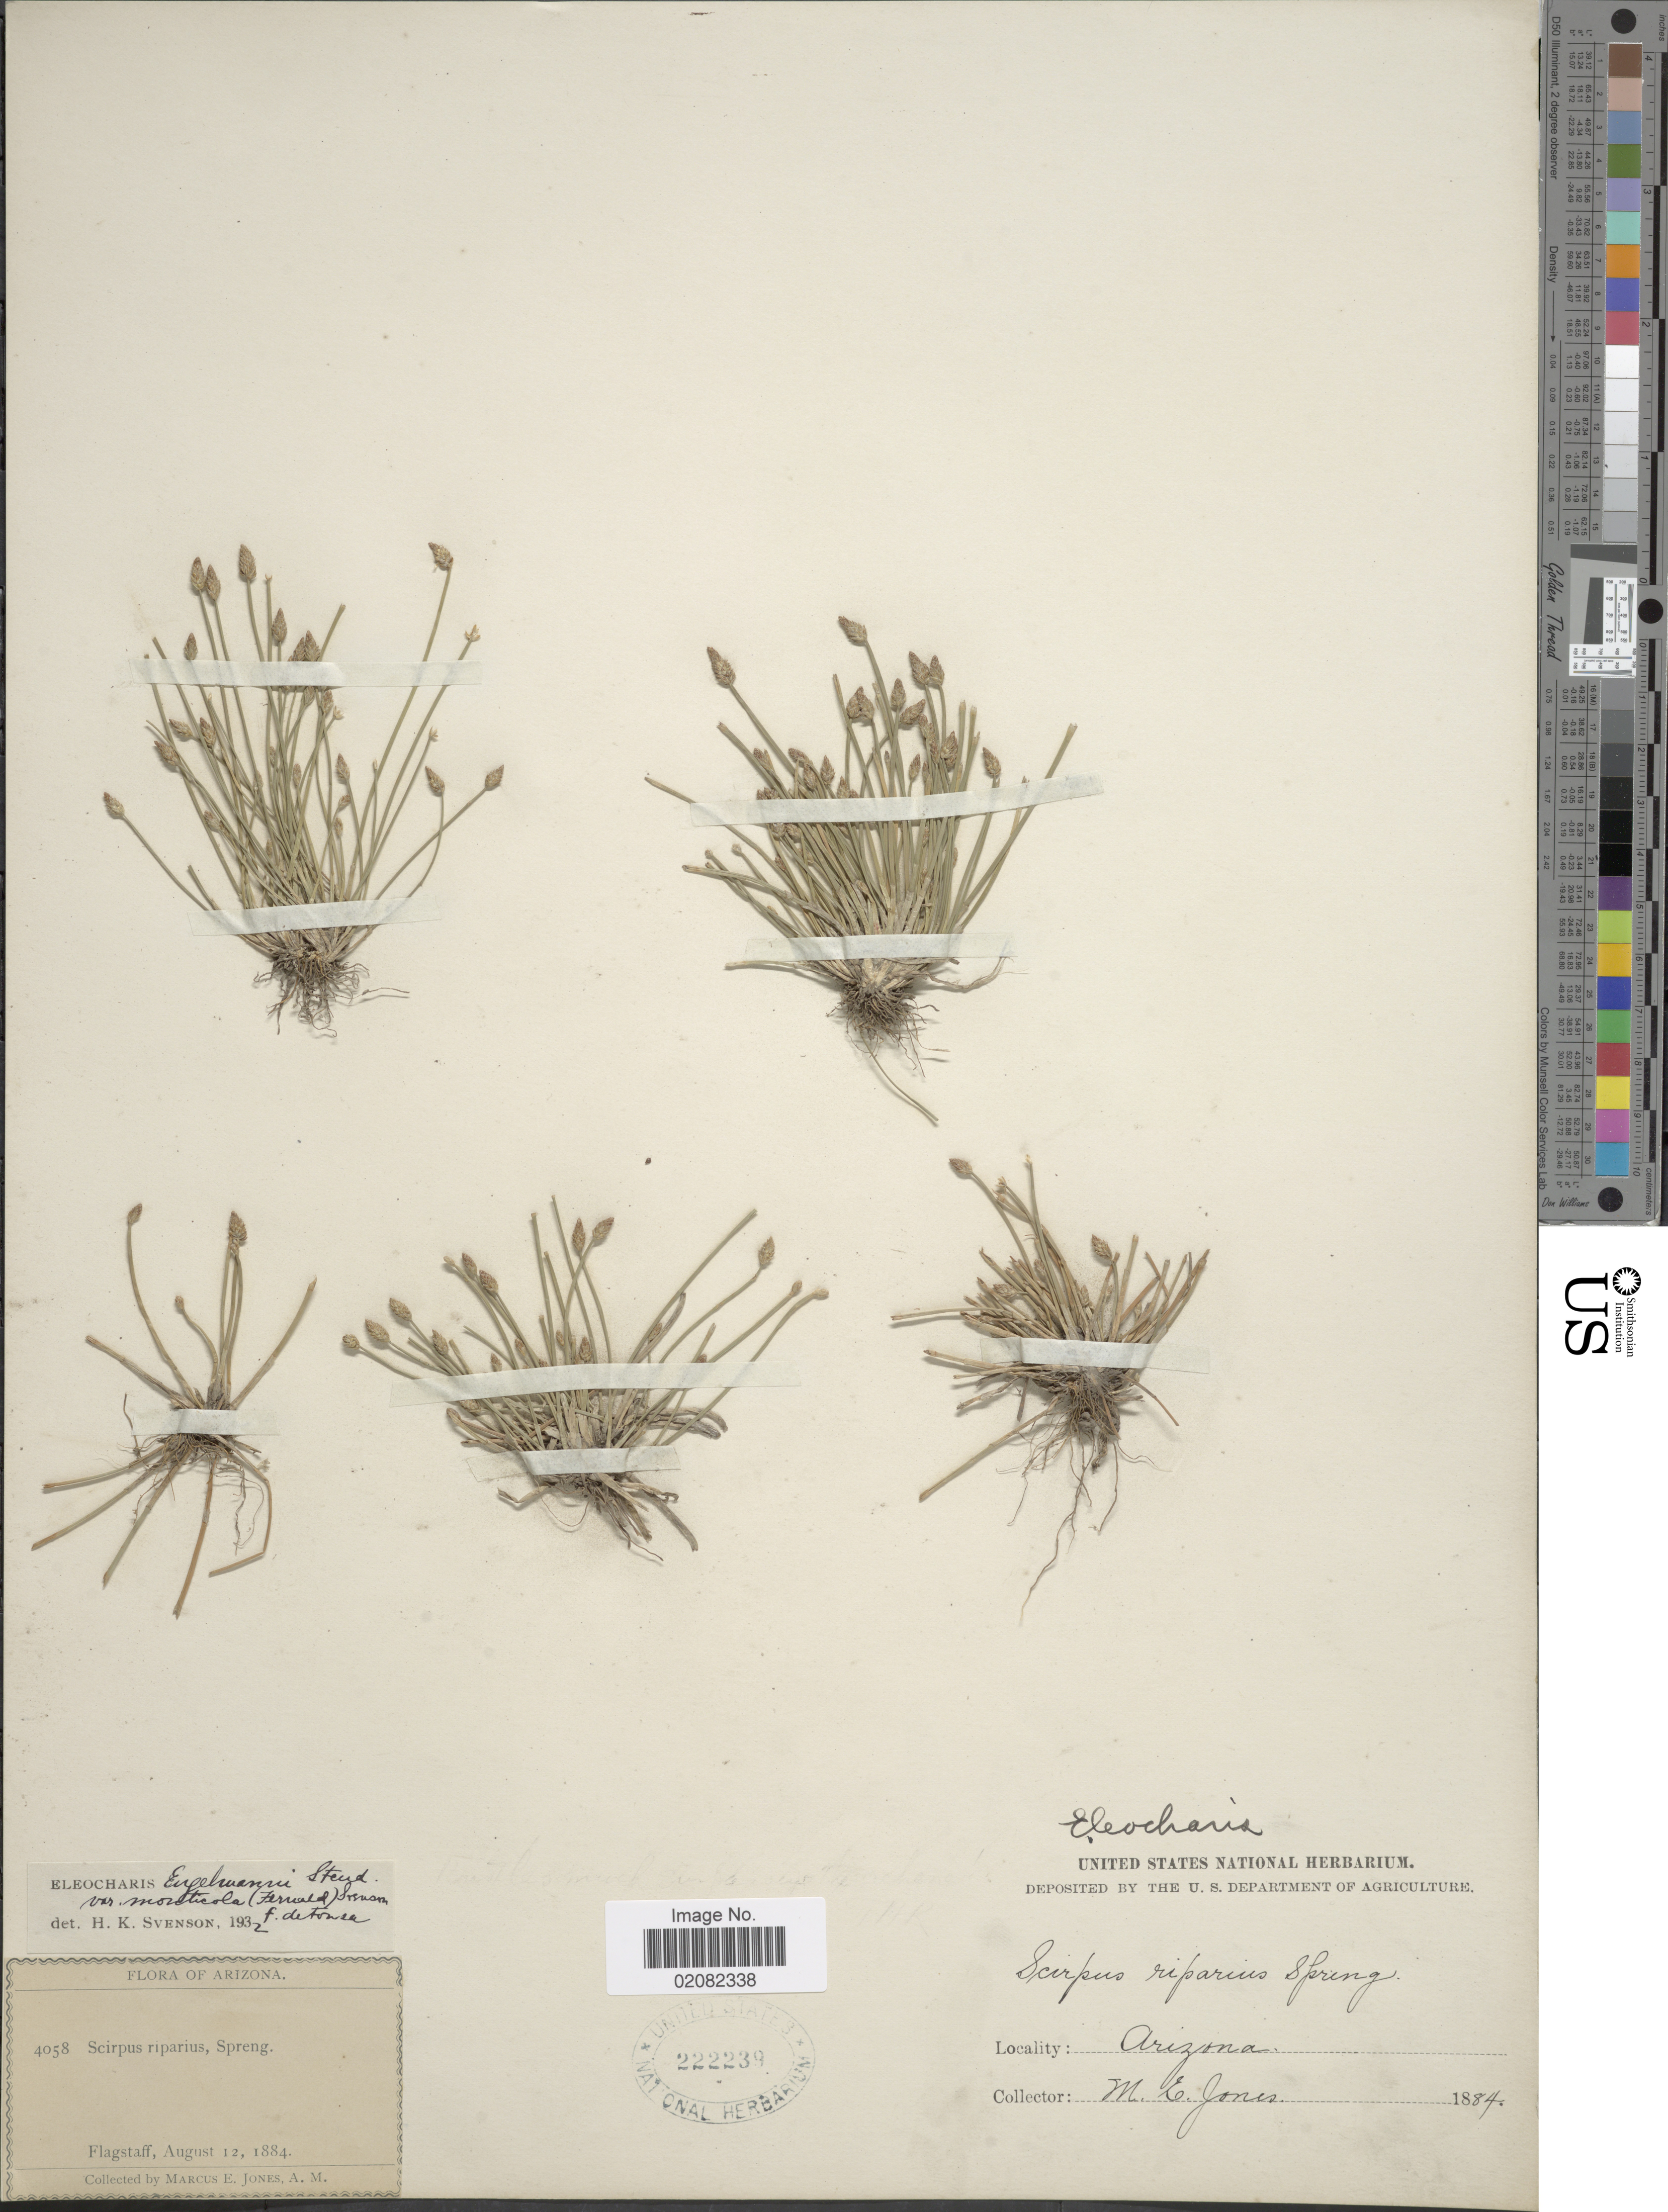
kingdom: Plantae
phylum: Tracheophyta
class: Liliopsida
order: Poales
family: Cyperaceae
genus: Eleocharis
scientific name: Eleocharis engelmannii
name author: Steud.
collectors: M. E. Jones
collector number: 4058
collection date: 1884-08-10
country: United States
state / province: Arizona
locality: Flagstaff, Arizona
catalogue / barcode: US 222239